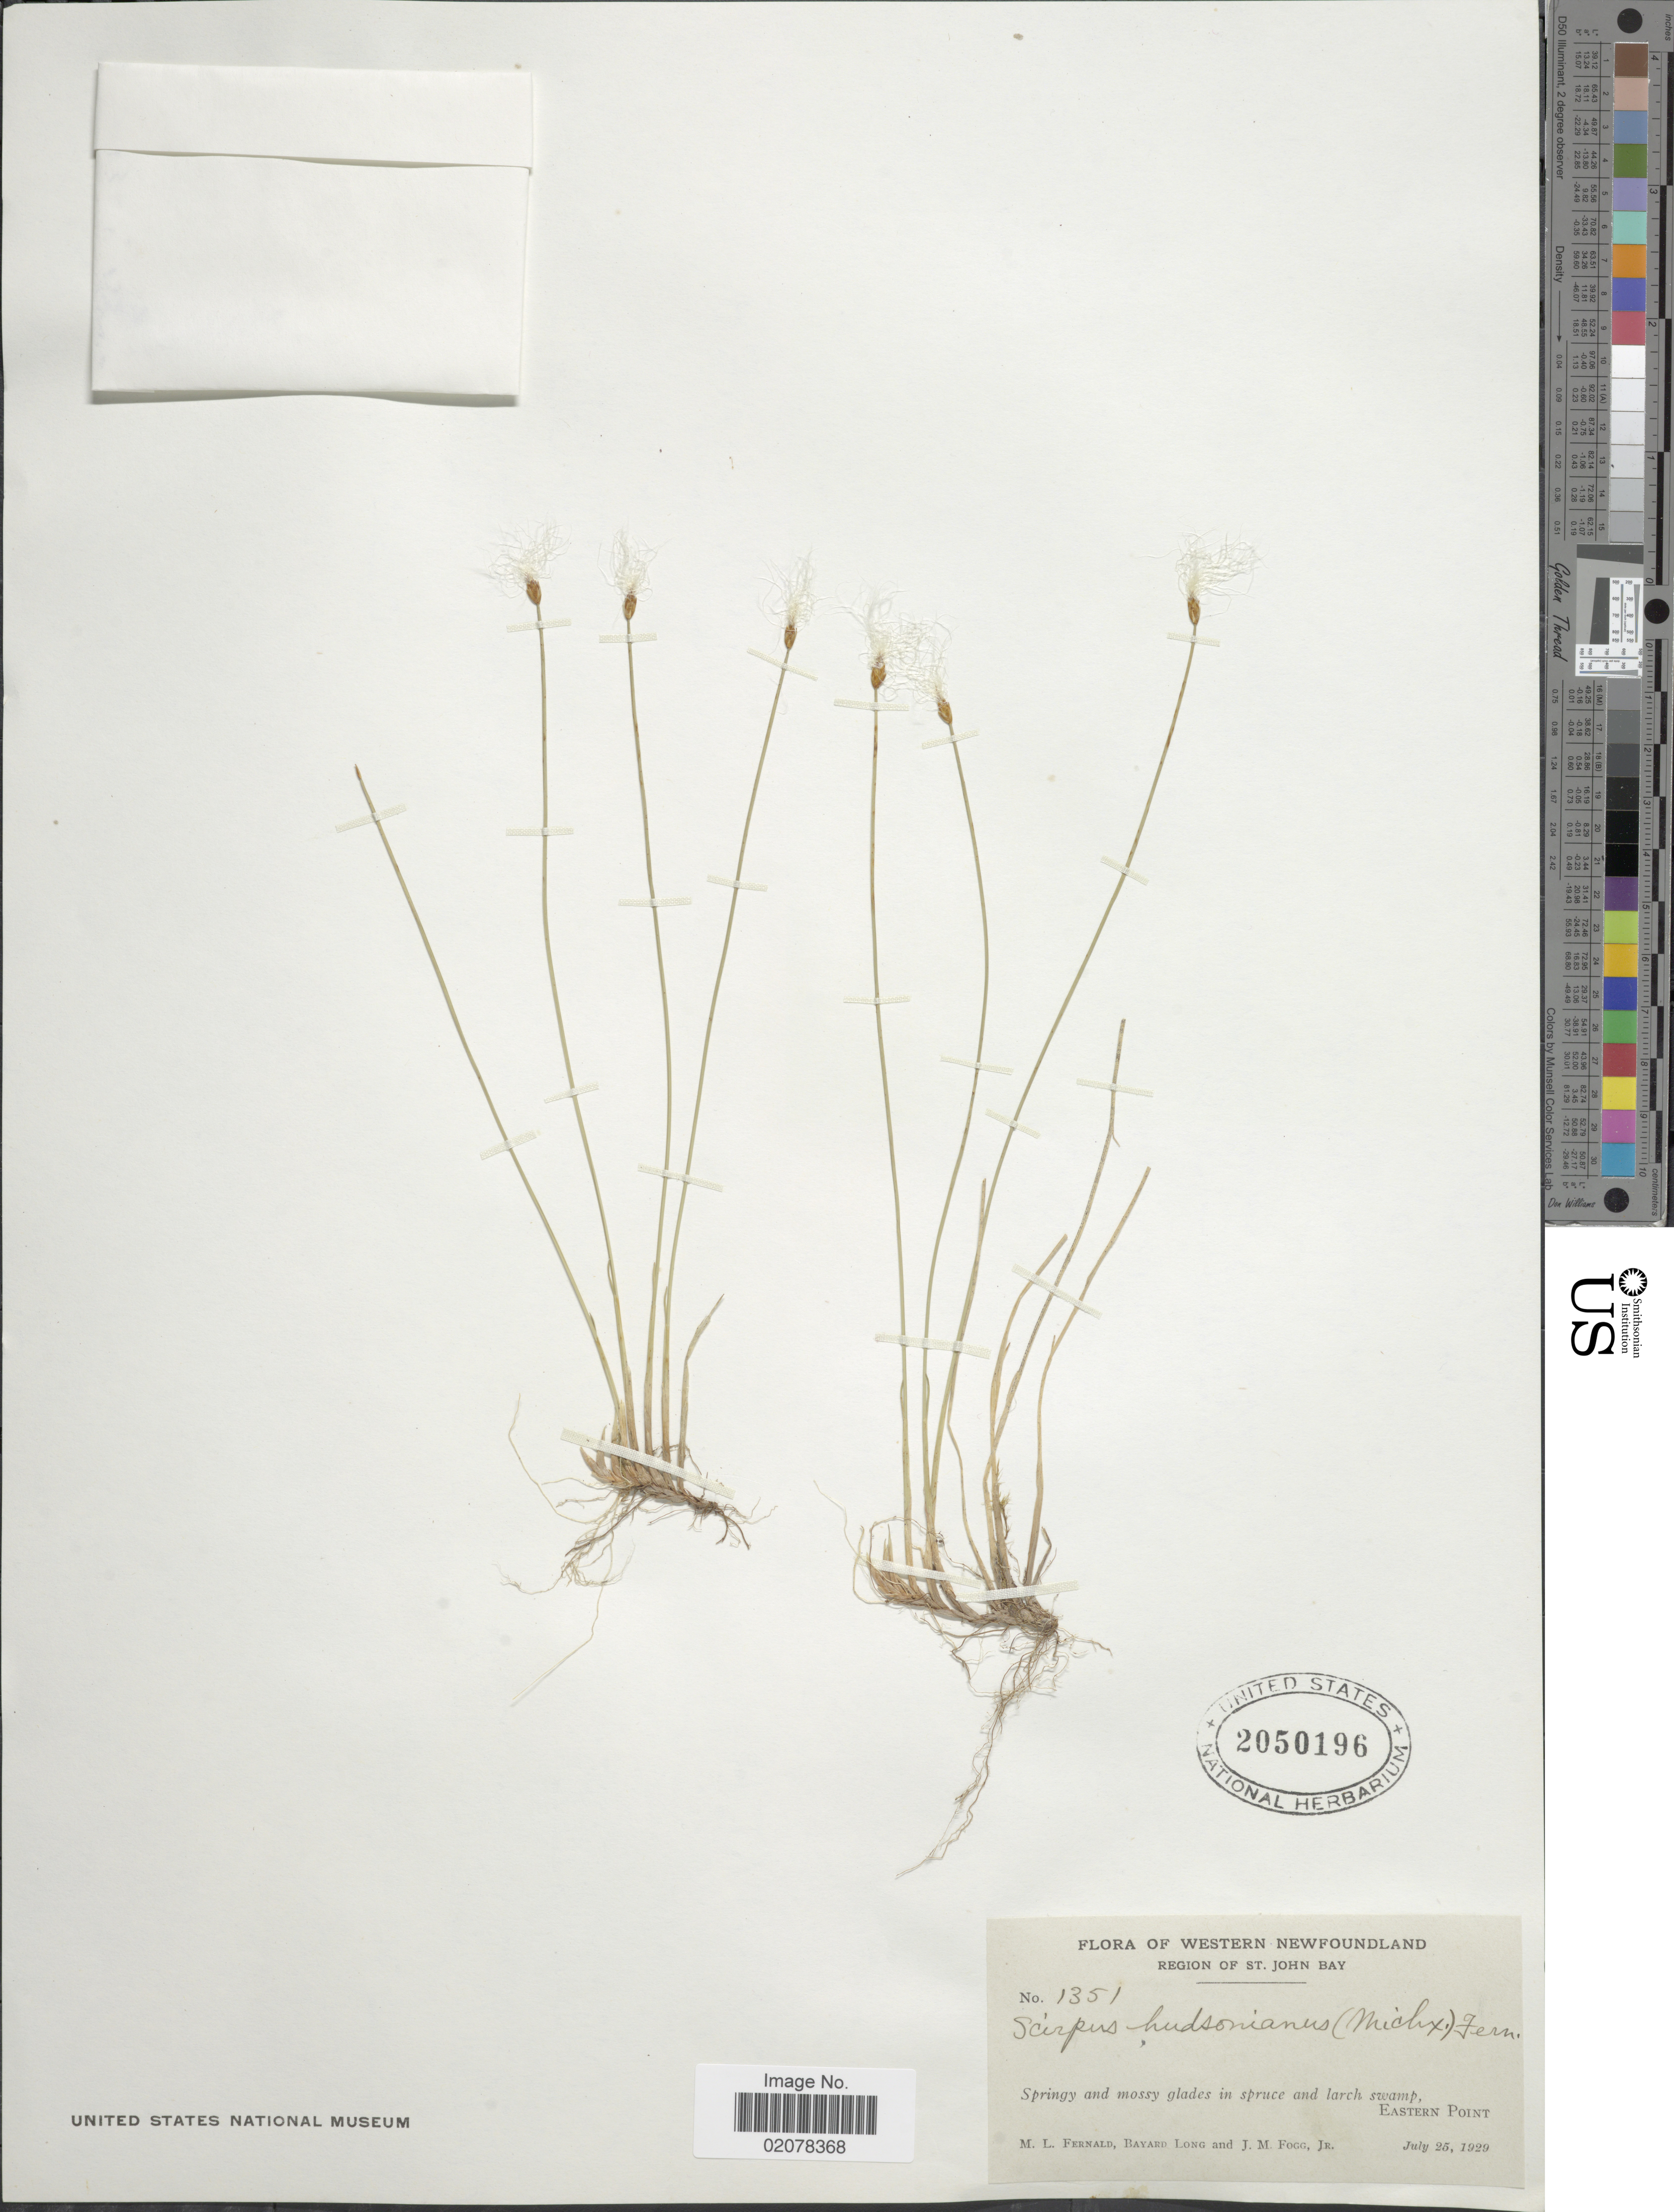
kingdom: Plantae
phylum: Tracheophyta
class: Liliopsida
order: Poales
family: Cyperaceae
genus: Trichophorum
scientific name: Trichophorum alpinum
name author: (L.) Pers.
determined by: Strong, M. T., (US), Smithsonian Institution - National Museum of Natural History (UNITED STATES)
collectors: M. L. Fernald, B. Long & J. Fogg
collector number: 1351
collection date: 1929-07-25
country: Canada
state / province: Newfoundland and Labrador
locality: Western Newfoundland, region of St. John Bay, springy and mossy glades in spruce and larch swamp, Eastern Point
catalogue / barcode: US 2050196